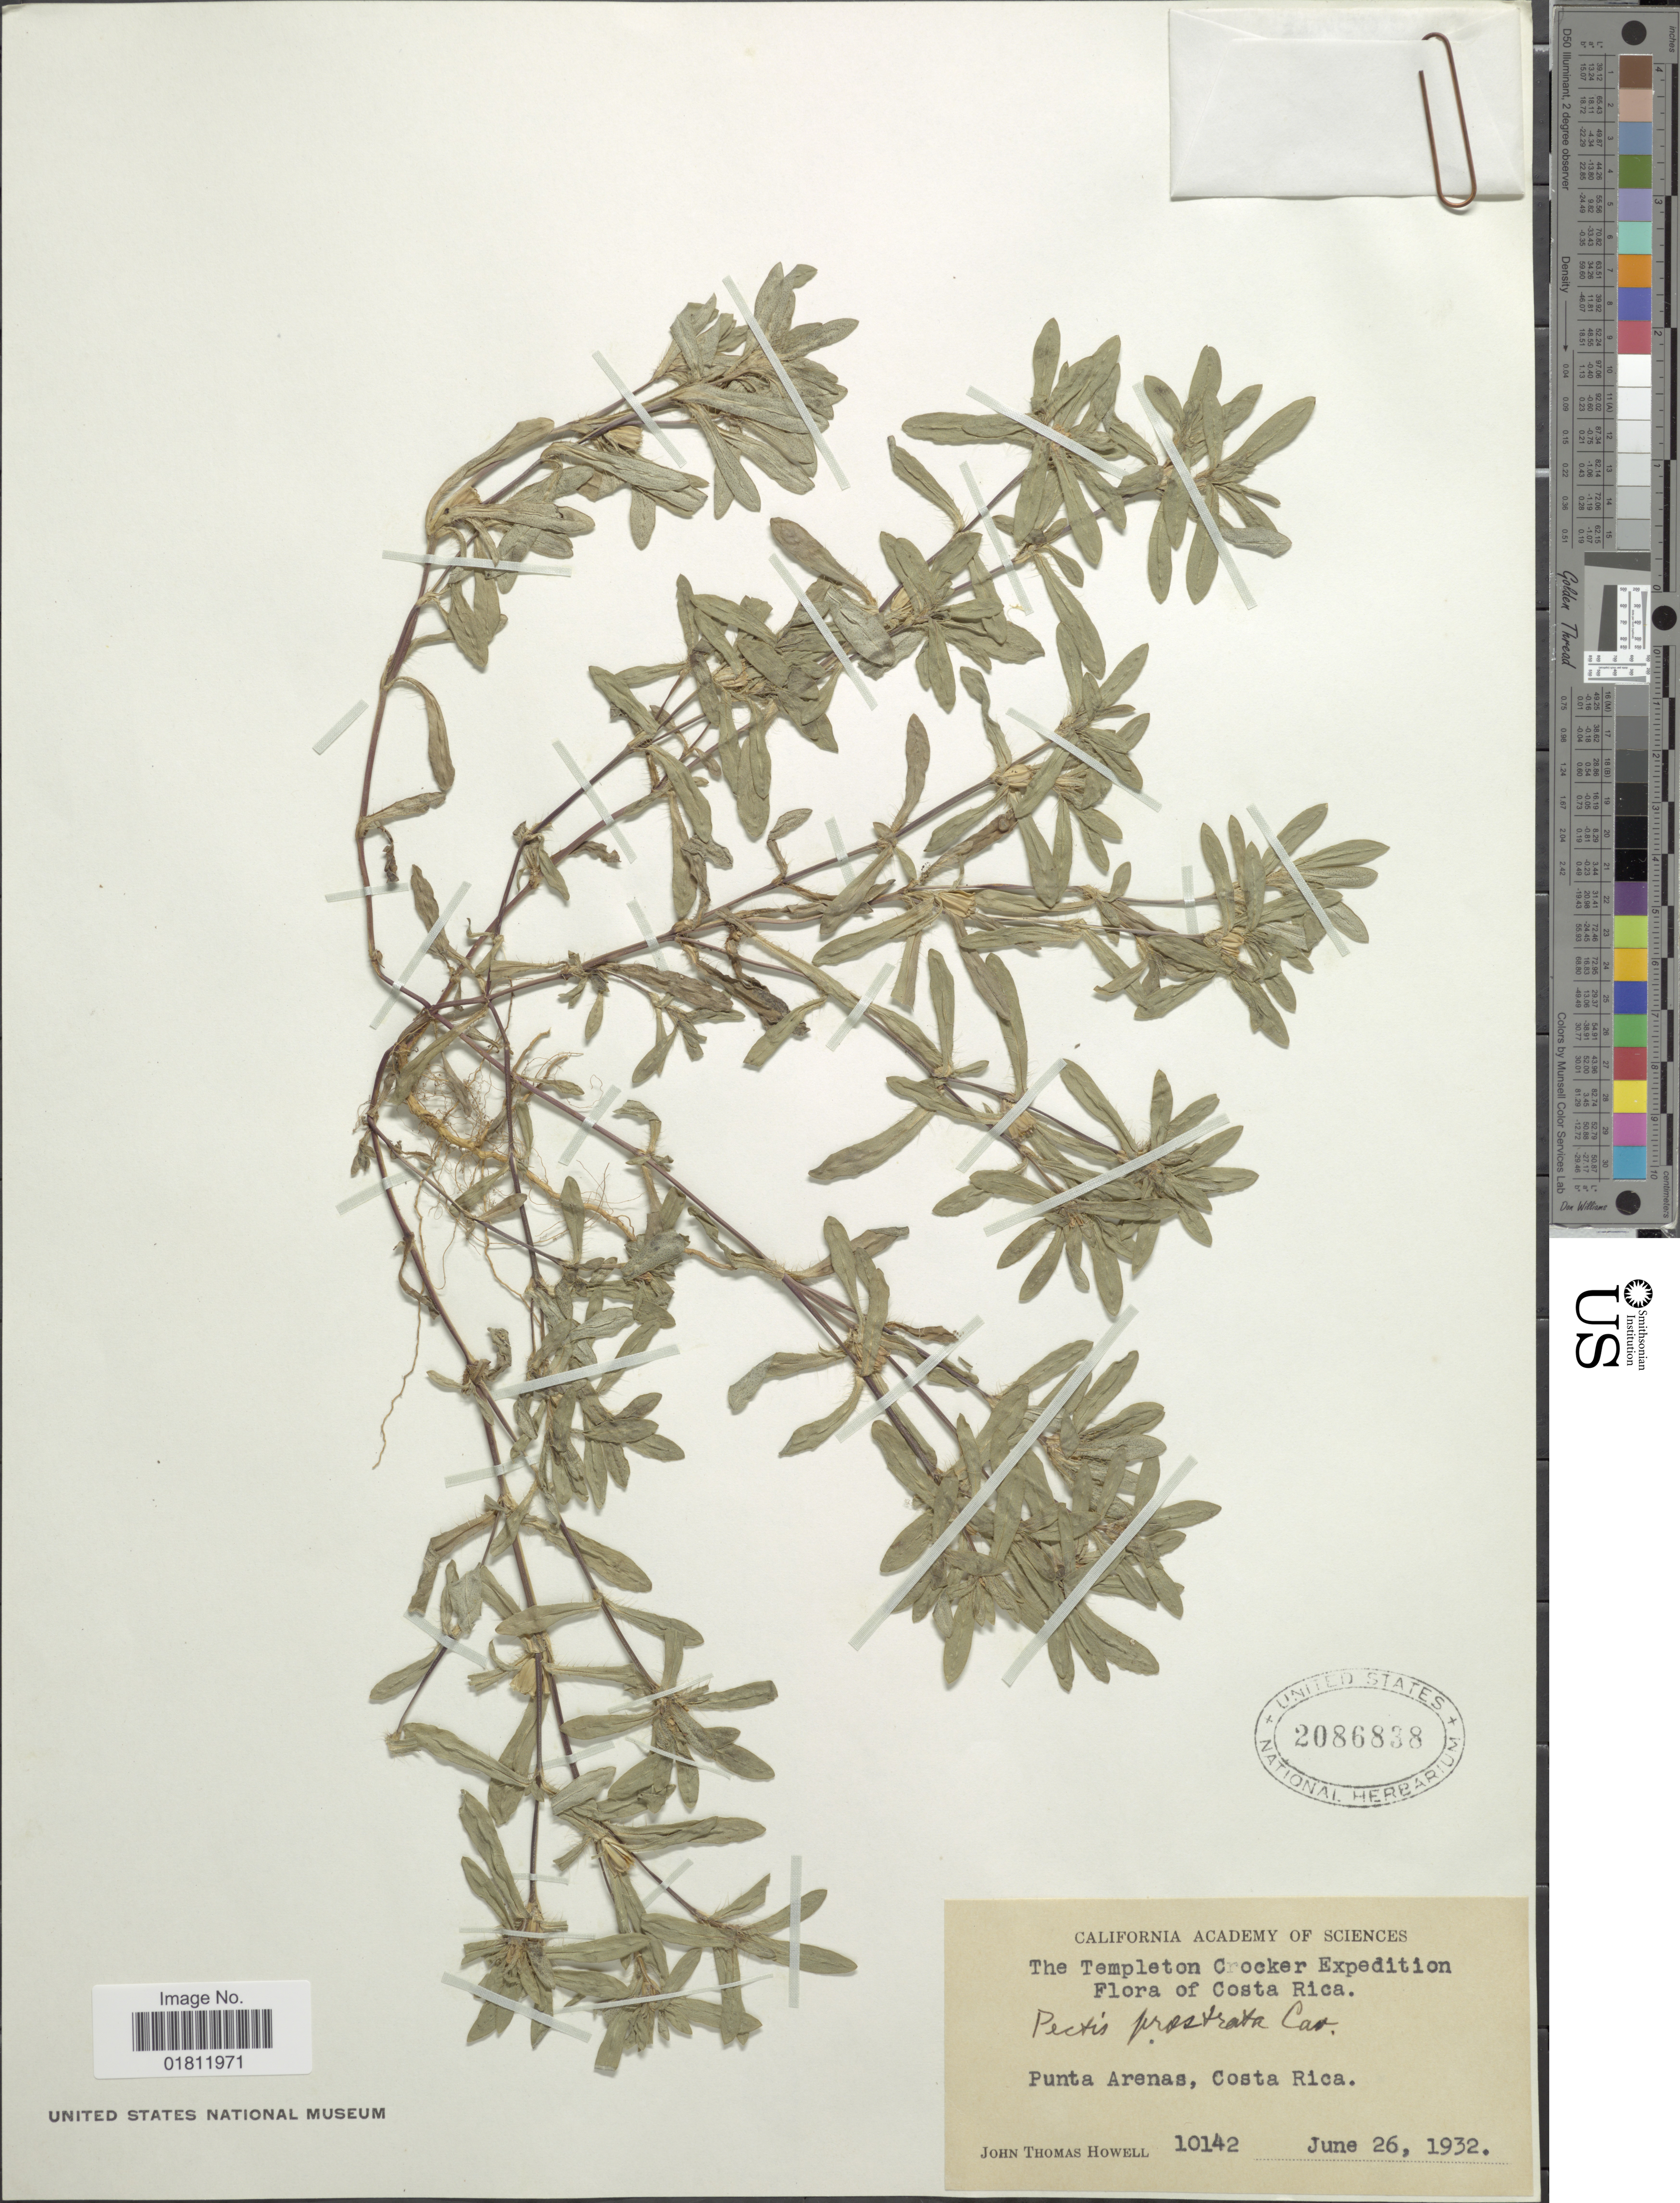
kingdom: Plantae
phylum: Tracheophyta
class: Magnoliopsida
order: Asterales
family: Asteraceae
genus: Pectis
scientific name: Pectis prostrata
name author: Cav.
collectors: J. T. Howell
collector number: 10142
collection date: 1932-06-26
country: Costa Rica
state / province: Puntarenas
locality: Punta Arenas, Costa Rica.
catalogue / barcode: US 2086838